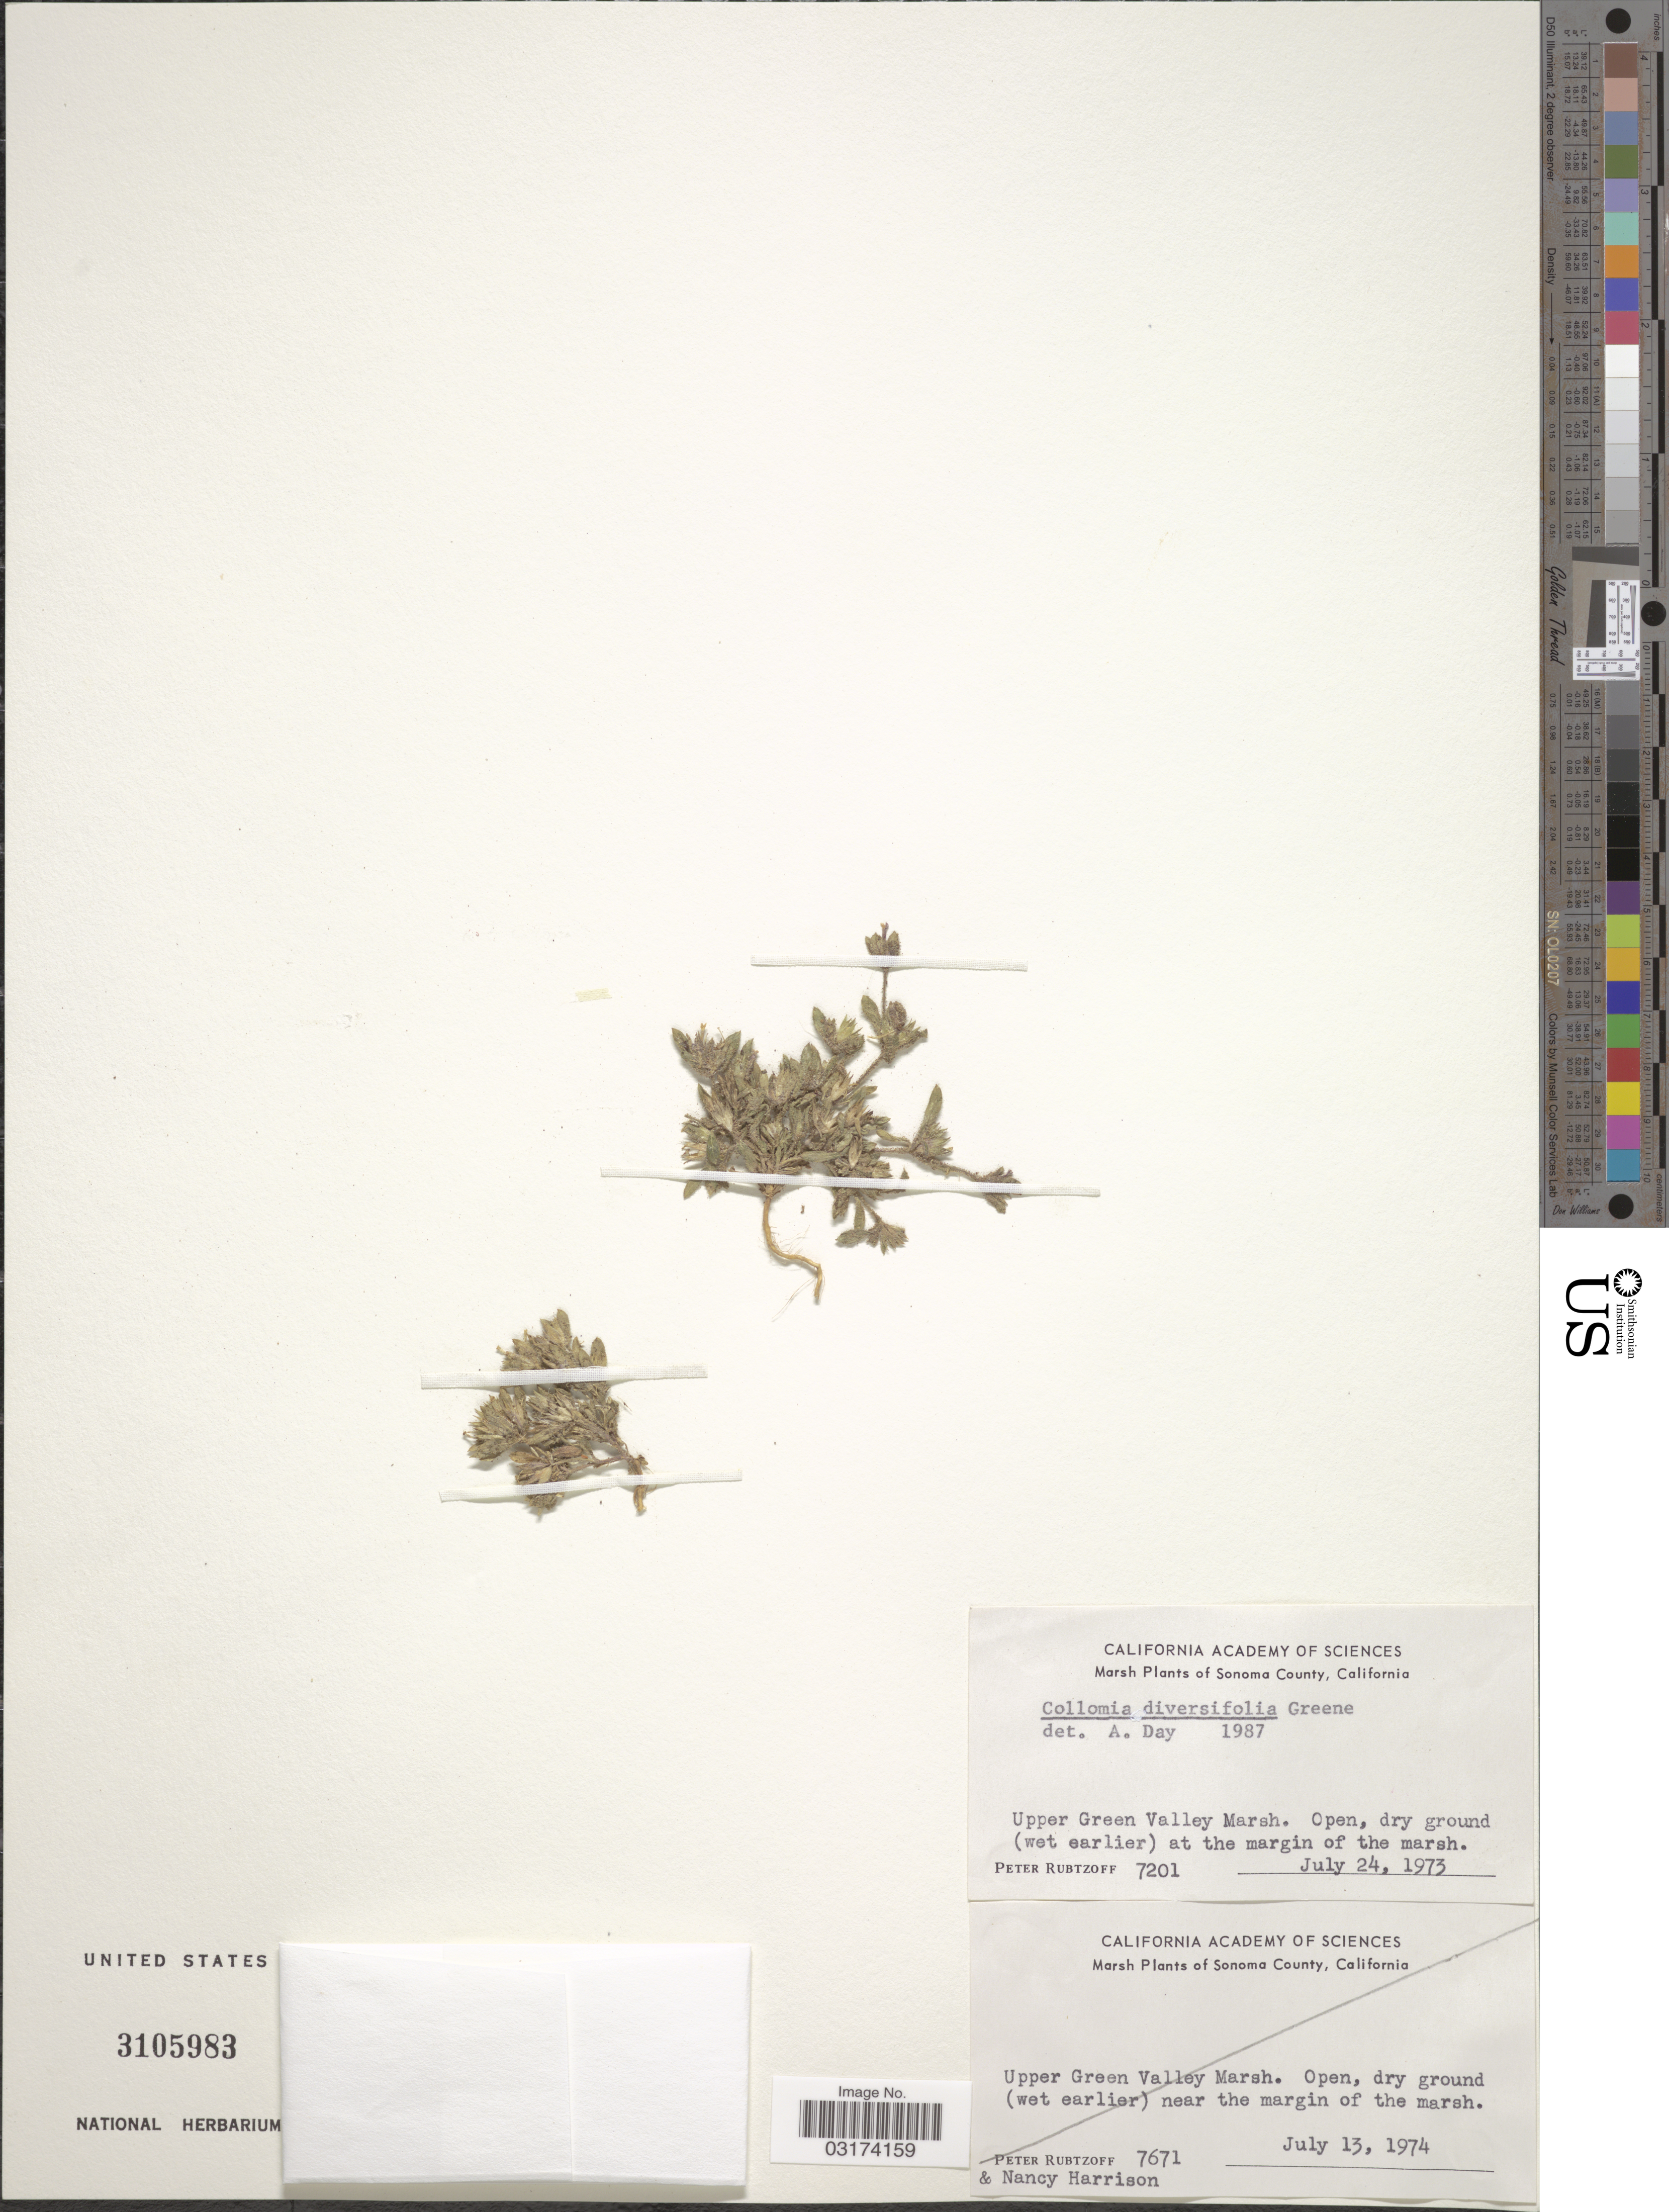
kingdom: Plantae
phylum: Tracheophyta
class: Magnoliopsida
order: Ericales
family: Polemoniaceae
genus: Collomia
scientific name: Collomia diversifolia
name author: Greene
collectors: P. Rubtzoff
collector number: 7201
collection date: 1973-07-24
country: United States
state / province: California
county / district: Sonoma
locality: Sonoma County, California. Upper Green Valley Marsh. Open, dry ground (wet earlier) at the margin of the marsh.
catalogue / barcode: US 3105983